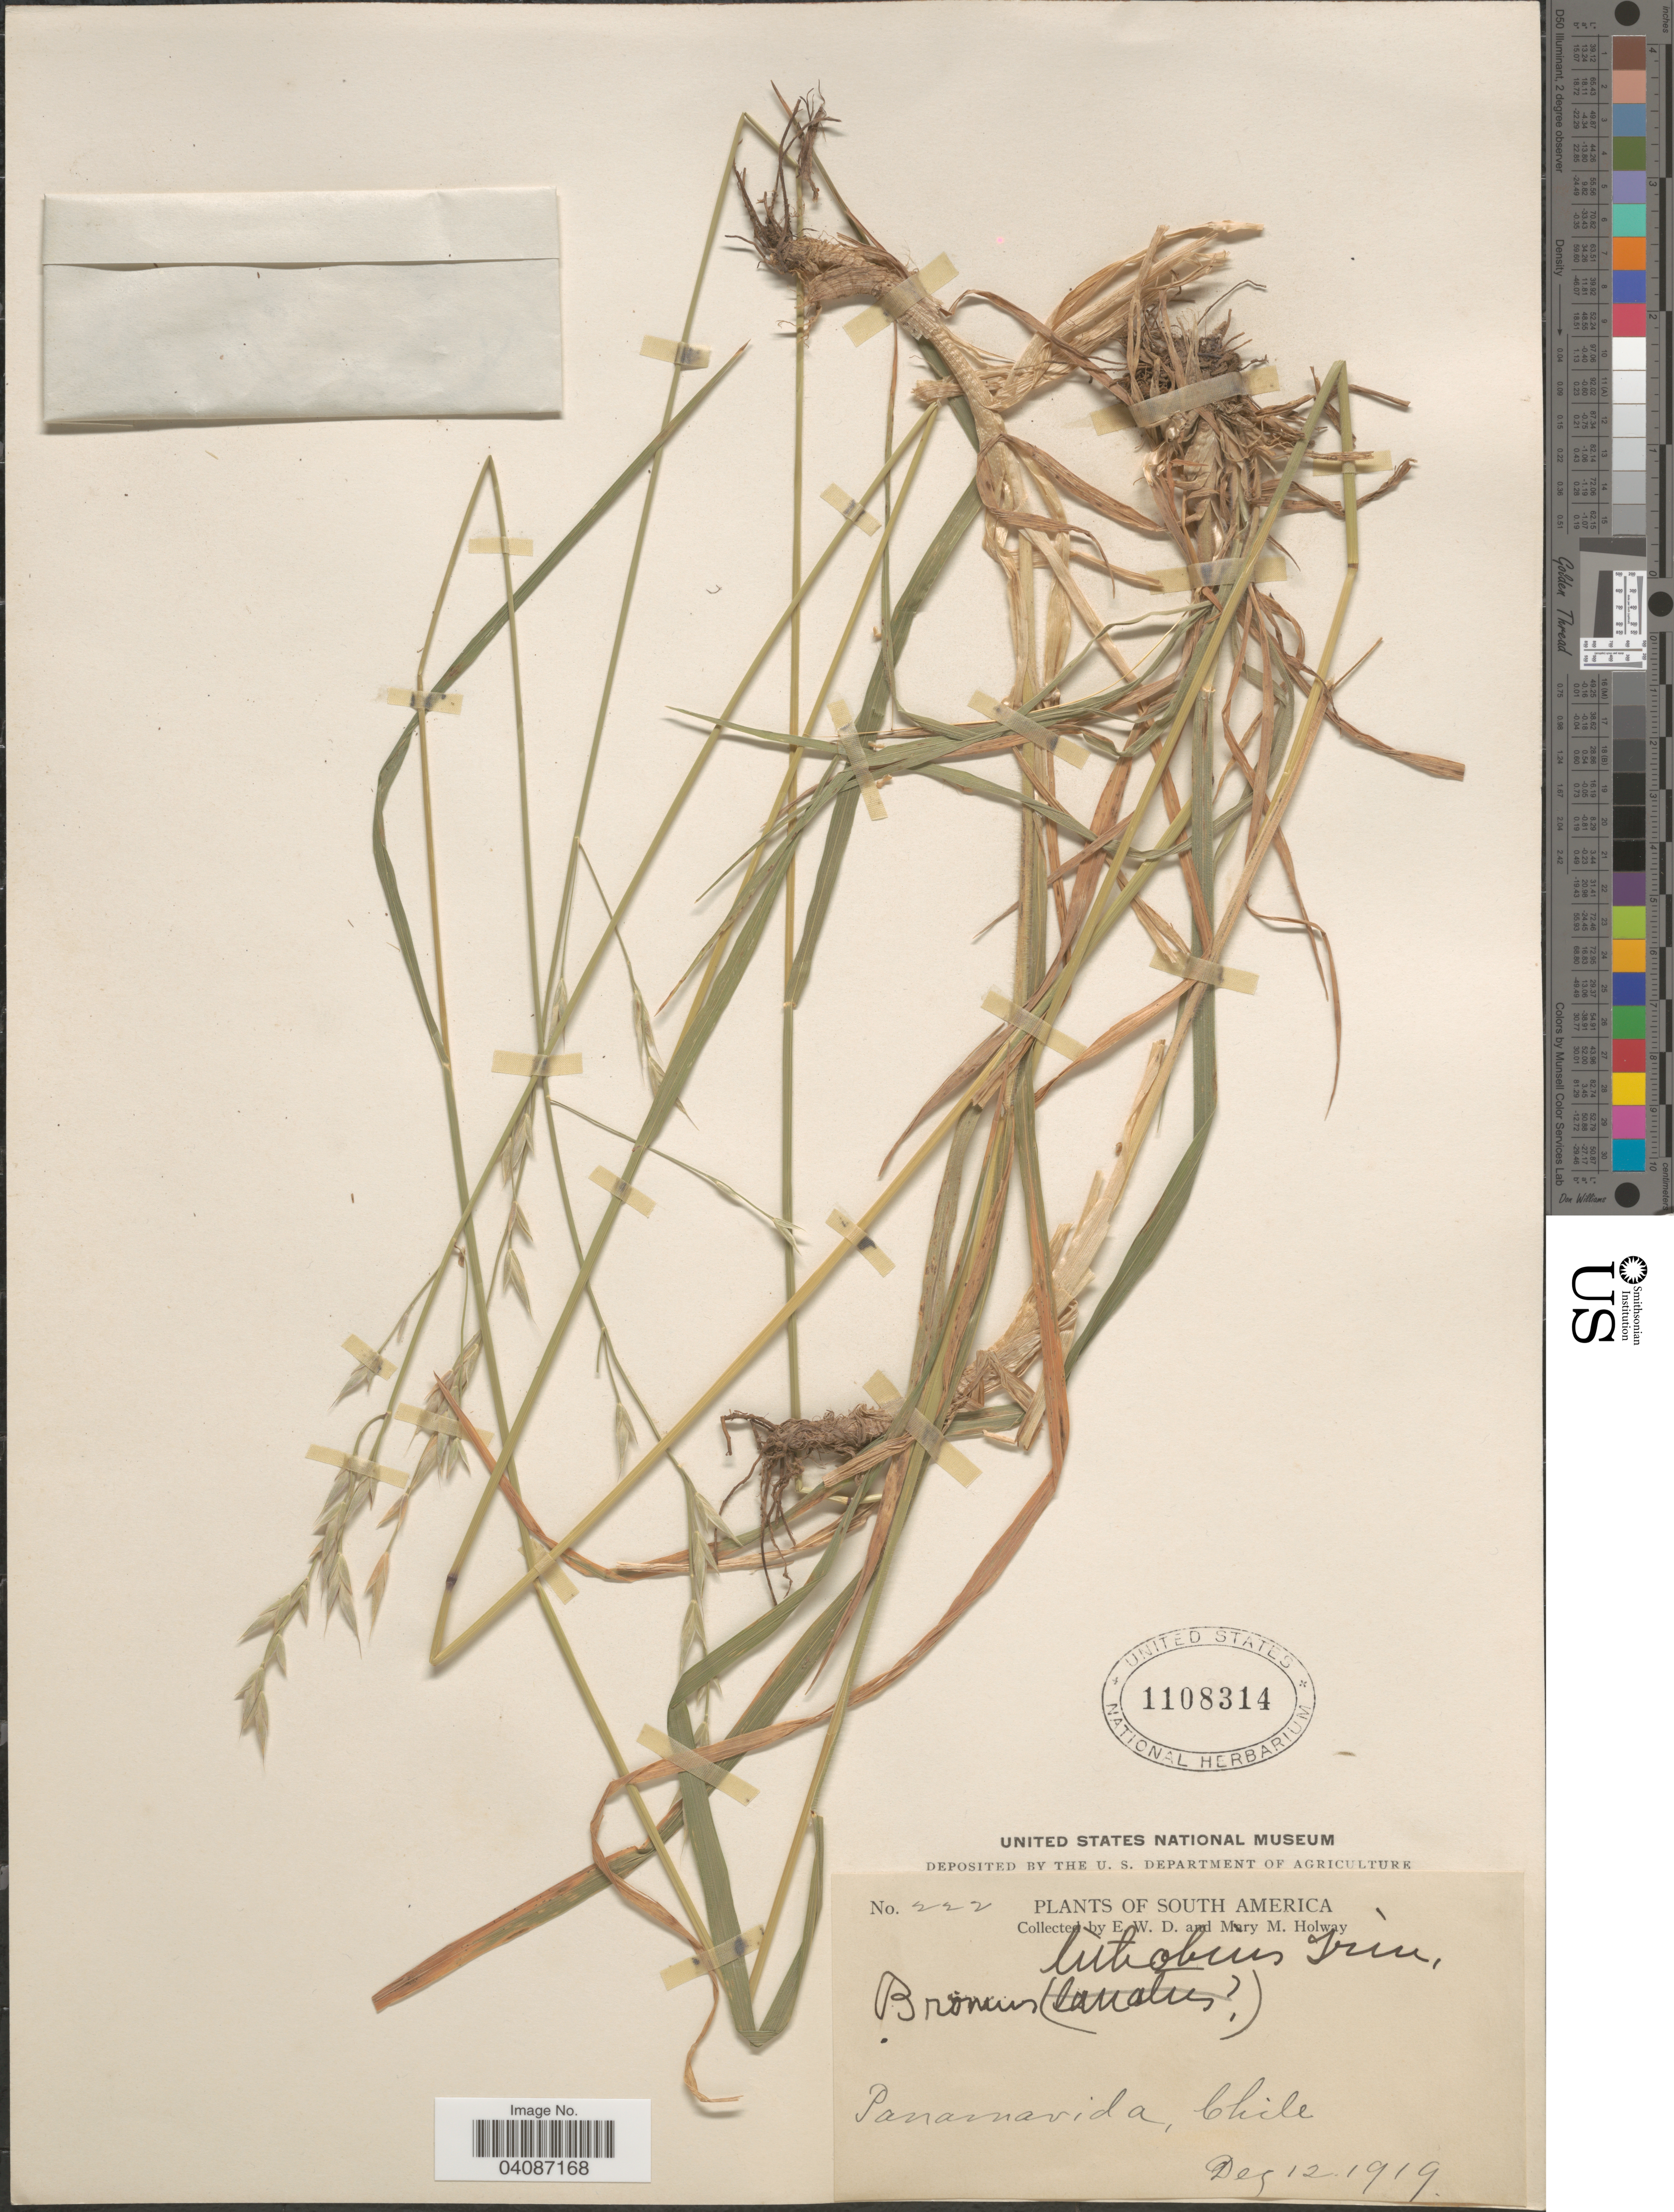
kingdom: Plantae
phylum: Tracheophyta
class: Liliopsida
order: Poales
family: Poaceae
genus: Bromus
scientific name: Bromus lithobius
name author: Trin.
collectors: E. W. D. Holway & M. M. Holway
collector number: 222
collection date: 1919-12-12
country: Chile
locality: Panimávida.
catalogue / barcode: US 1108314